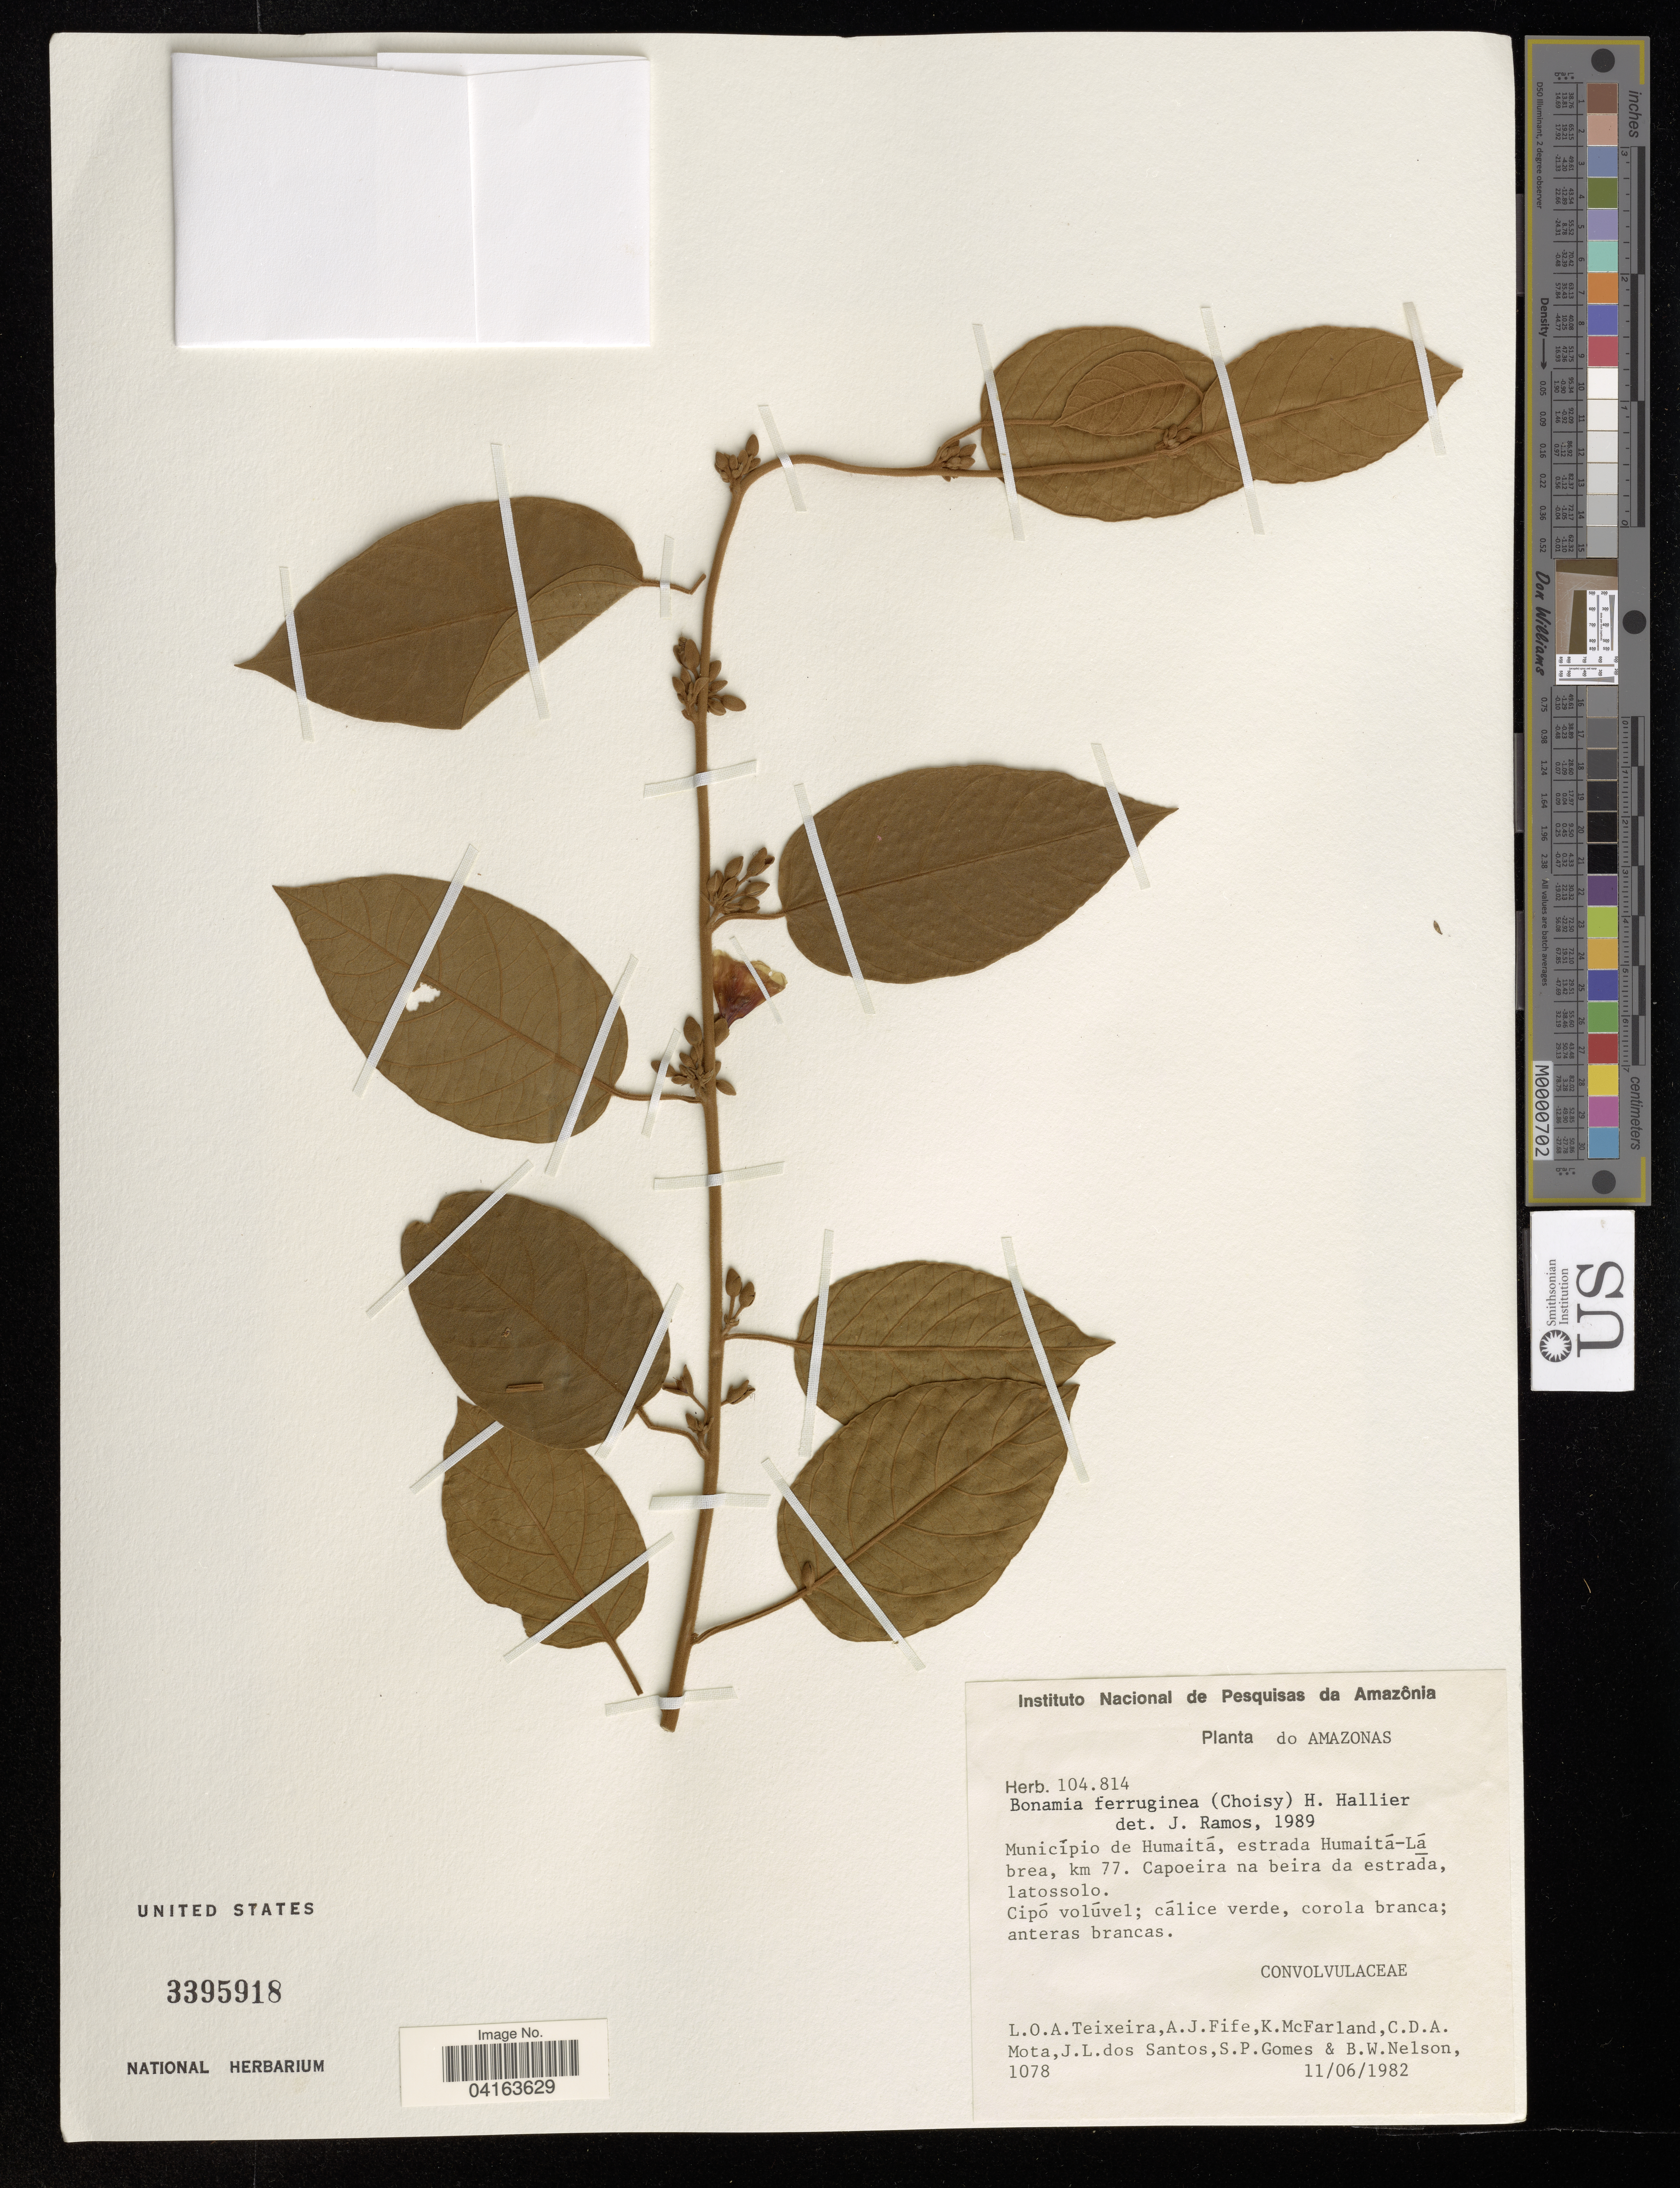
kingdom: Plantae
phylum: Tracheophyta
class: Magnoliopsida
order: Solanales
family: Convolvulaceae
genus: Bonamia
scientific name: Bonamia ferruginea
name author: (Choisy) Hallier f.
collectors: L. O. A. Teixeira, A. Fife, K. McFarland, C. D. A. Mota & et al.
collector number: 1078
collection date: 1982-06-11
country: Brazil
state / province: Amazonas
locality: Município de Humaitá, estrada Humaitá-Lá brea, km 77. Capoeira na beira da estrada, latossolo.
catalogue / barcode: US 3395918